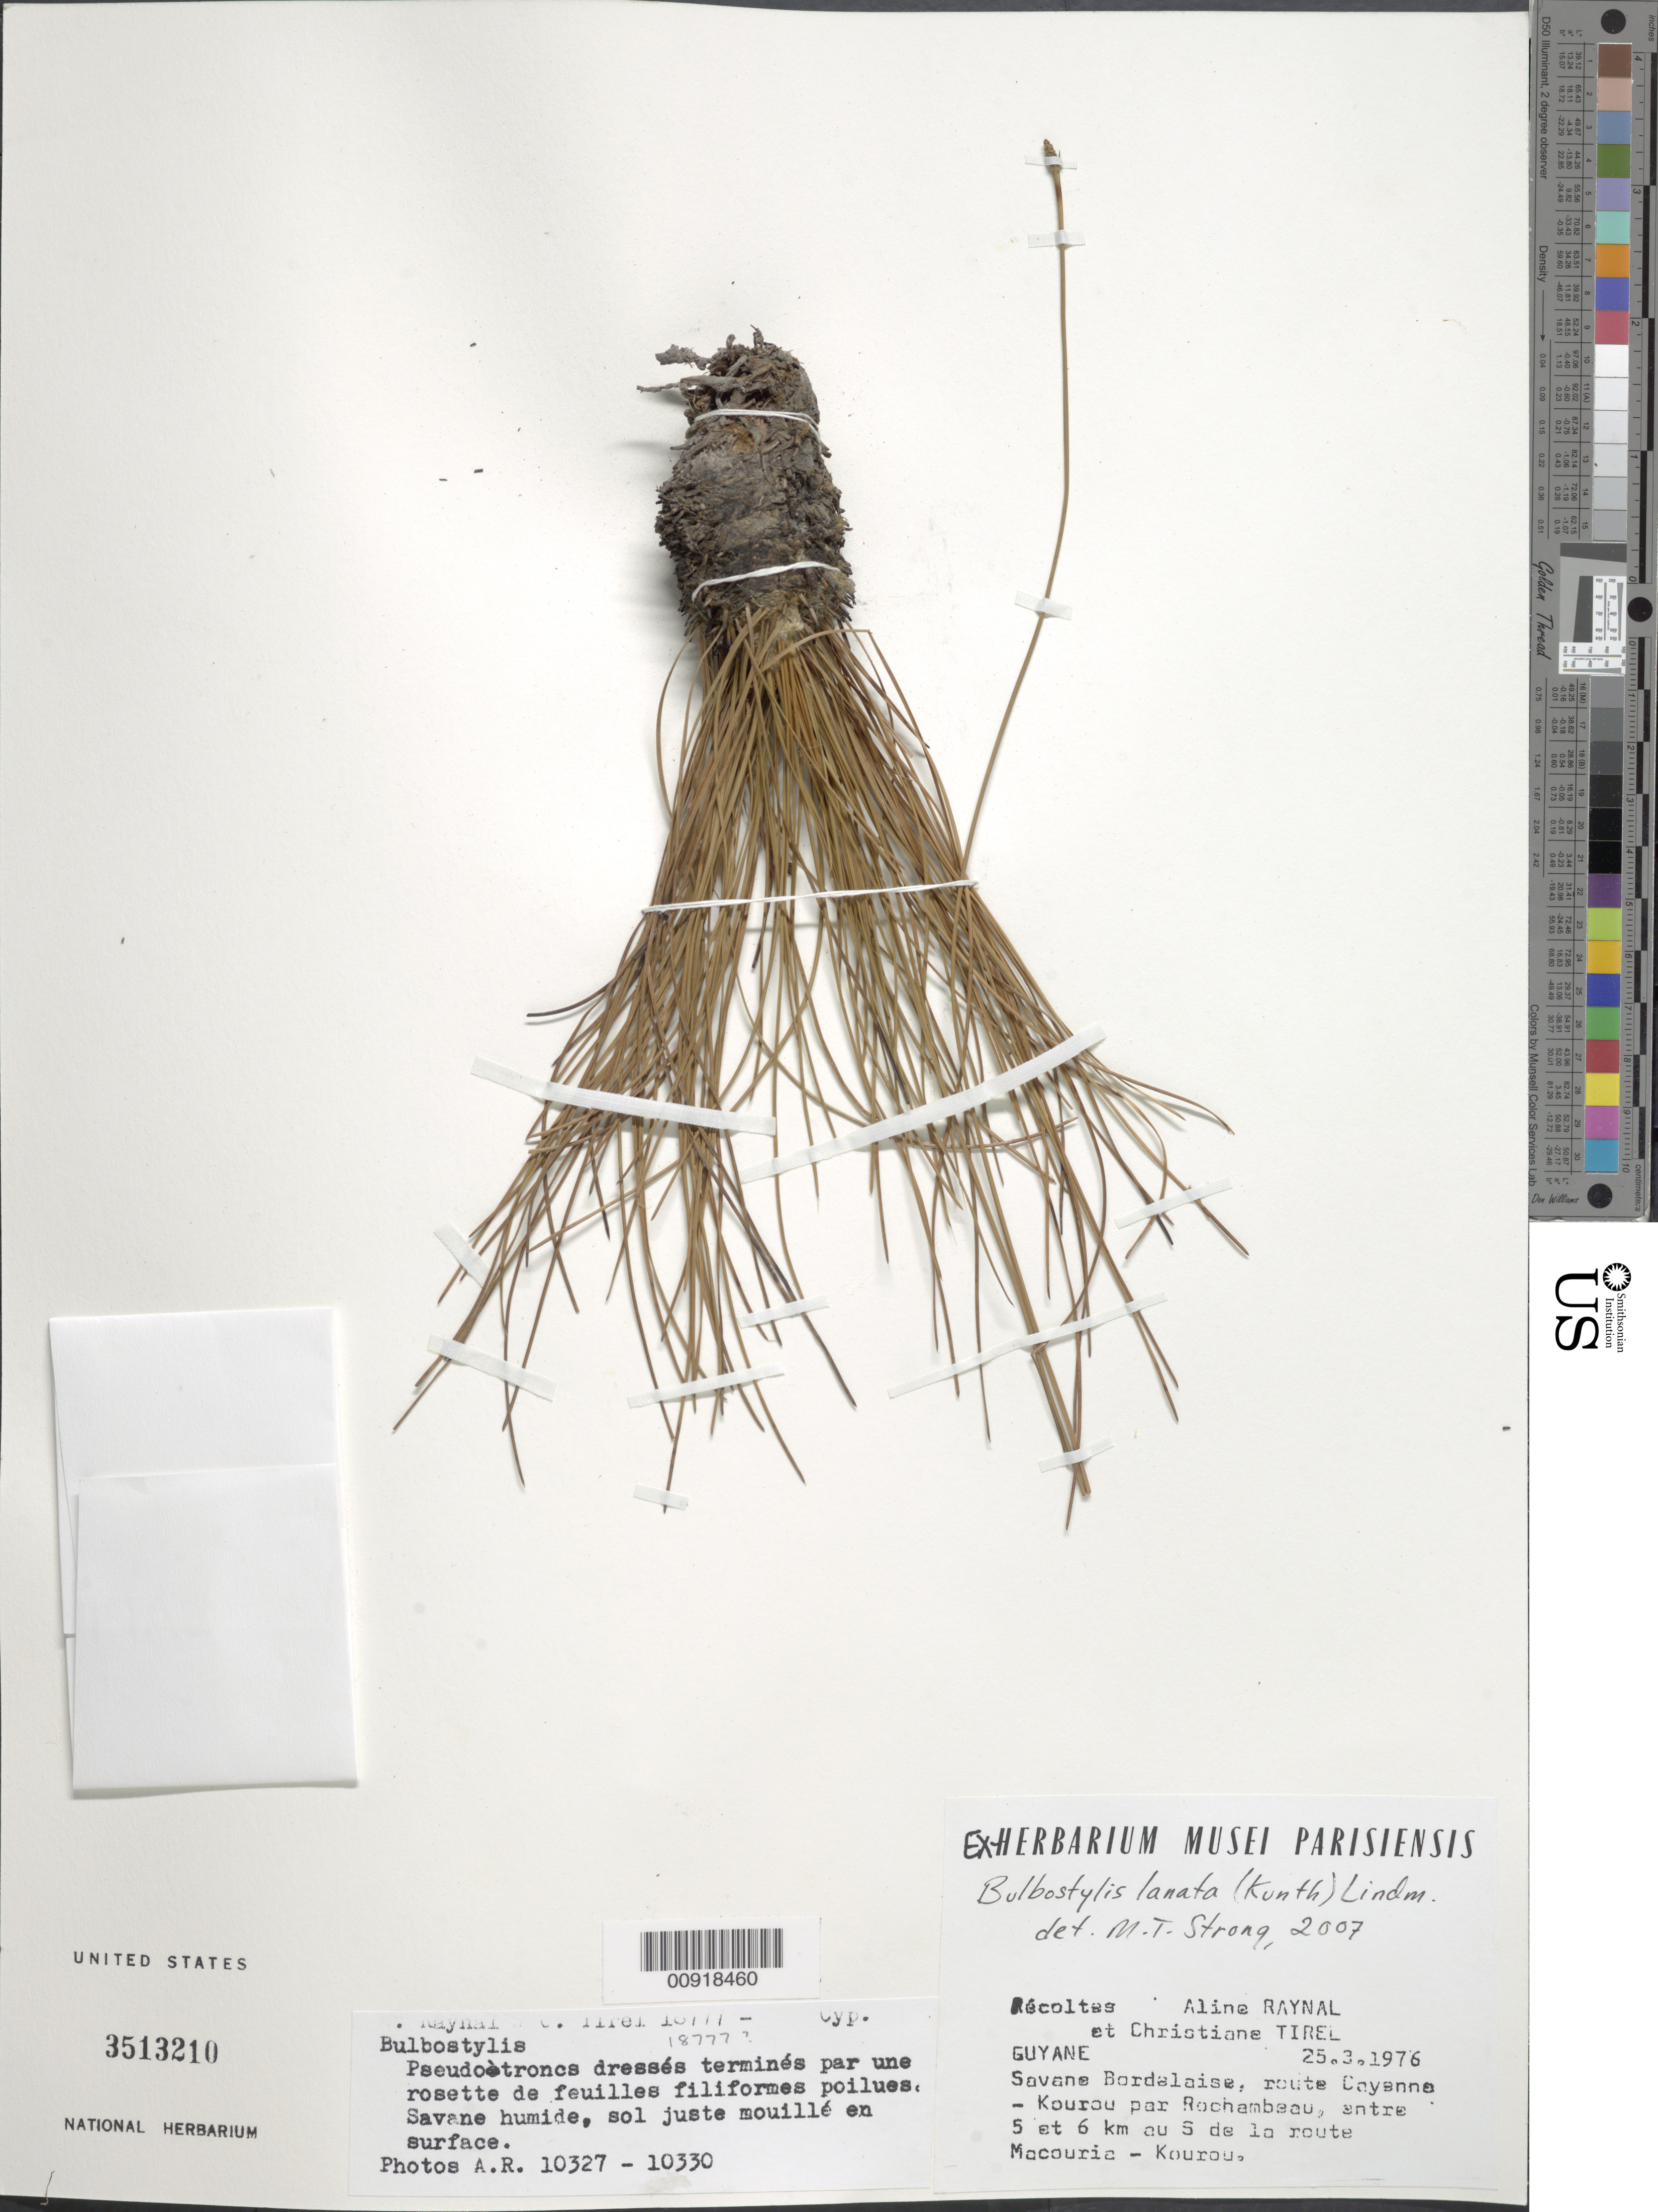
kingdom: Plantae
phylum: Tracheophyta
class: Liliopsida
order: Poales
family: Cyperaceae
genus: Bulbostylis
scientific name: Bulbostylis lanata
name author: (Kunth) Lindm.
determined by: Strong, M. T., (US), Smithsonian Institution - National Museum of Natural History (UNITED STATES)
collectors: A. M. Raynal & C. Tirel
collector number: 18777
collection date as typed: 25-Mar-76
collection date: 1976-03-25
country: French Guiana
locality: Savane Bordelaise, route Cayenne-Kourou par Rochambeau, entre 5-6 km au S de la route Macouria-Kourou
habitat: Savane humide, sol juste mouillé en surface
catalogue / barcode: US 3513210